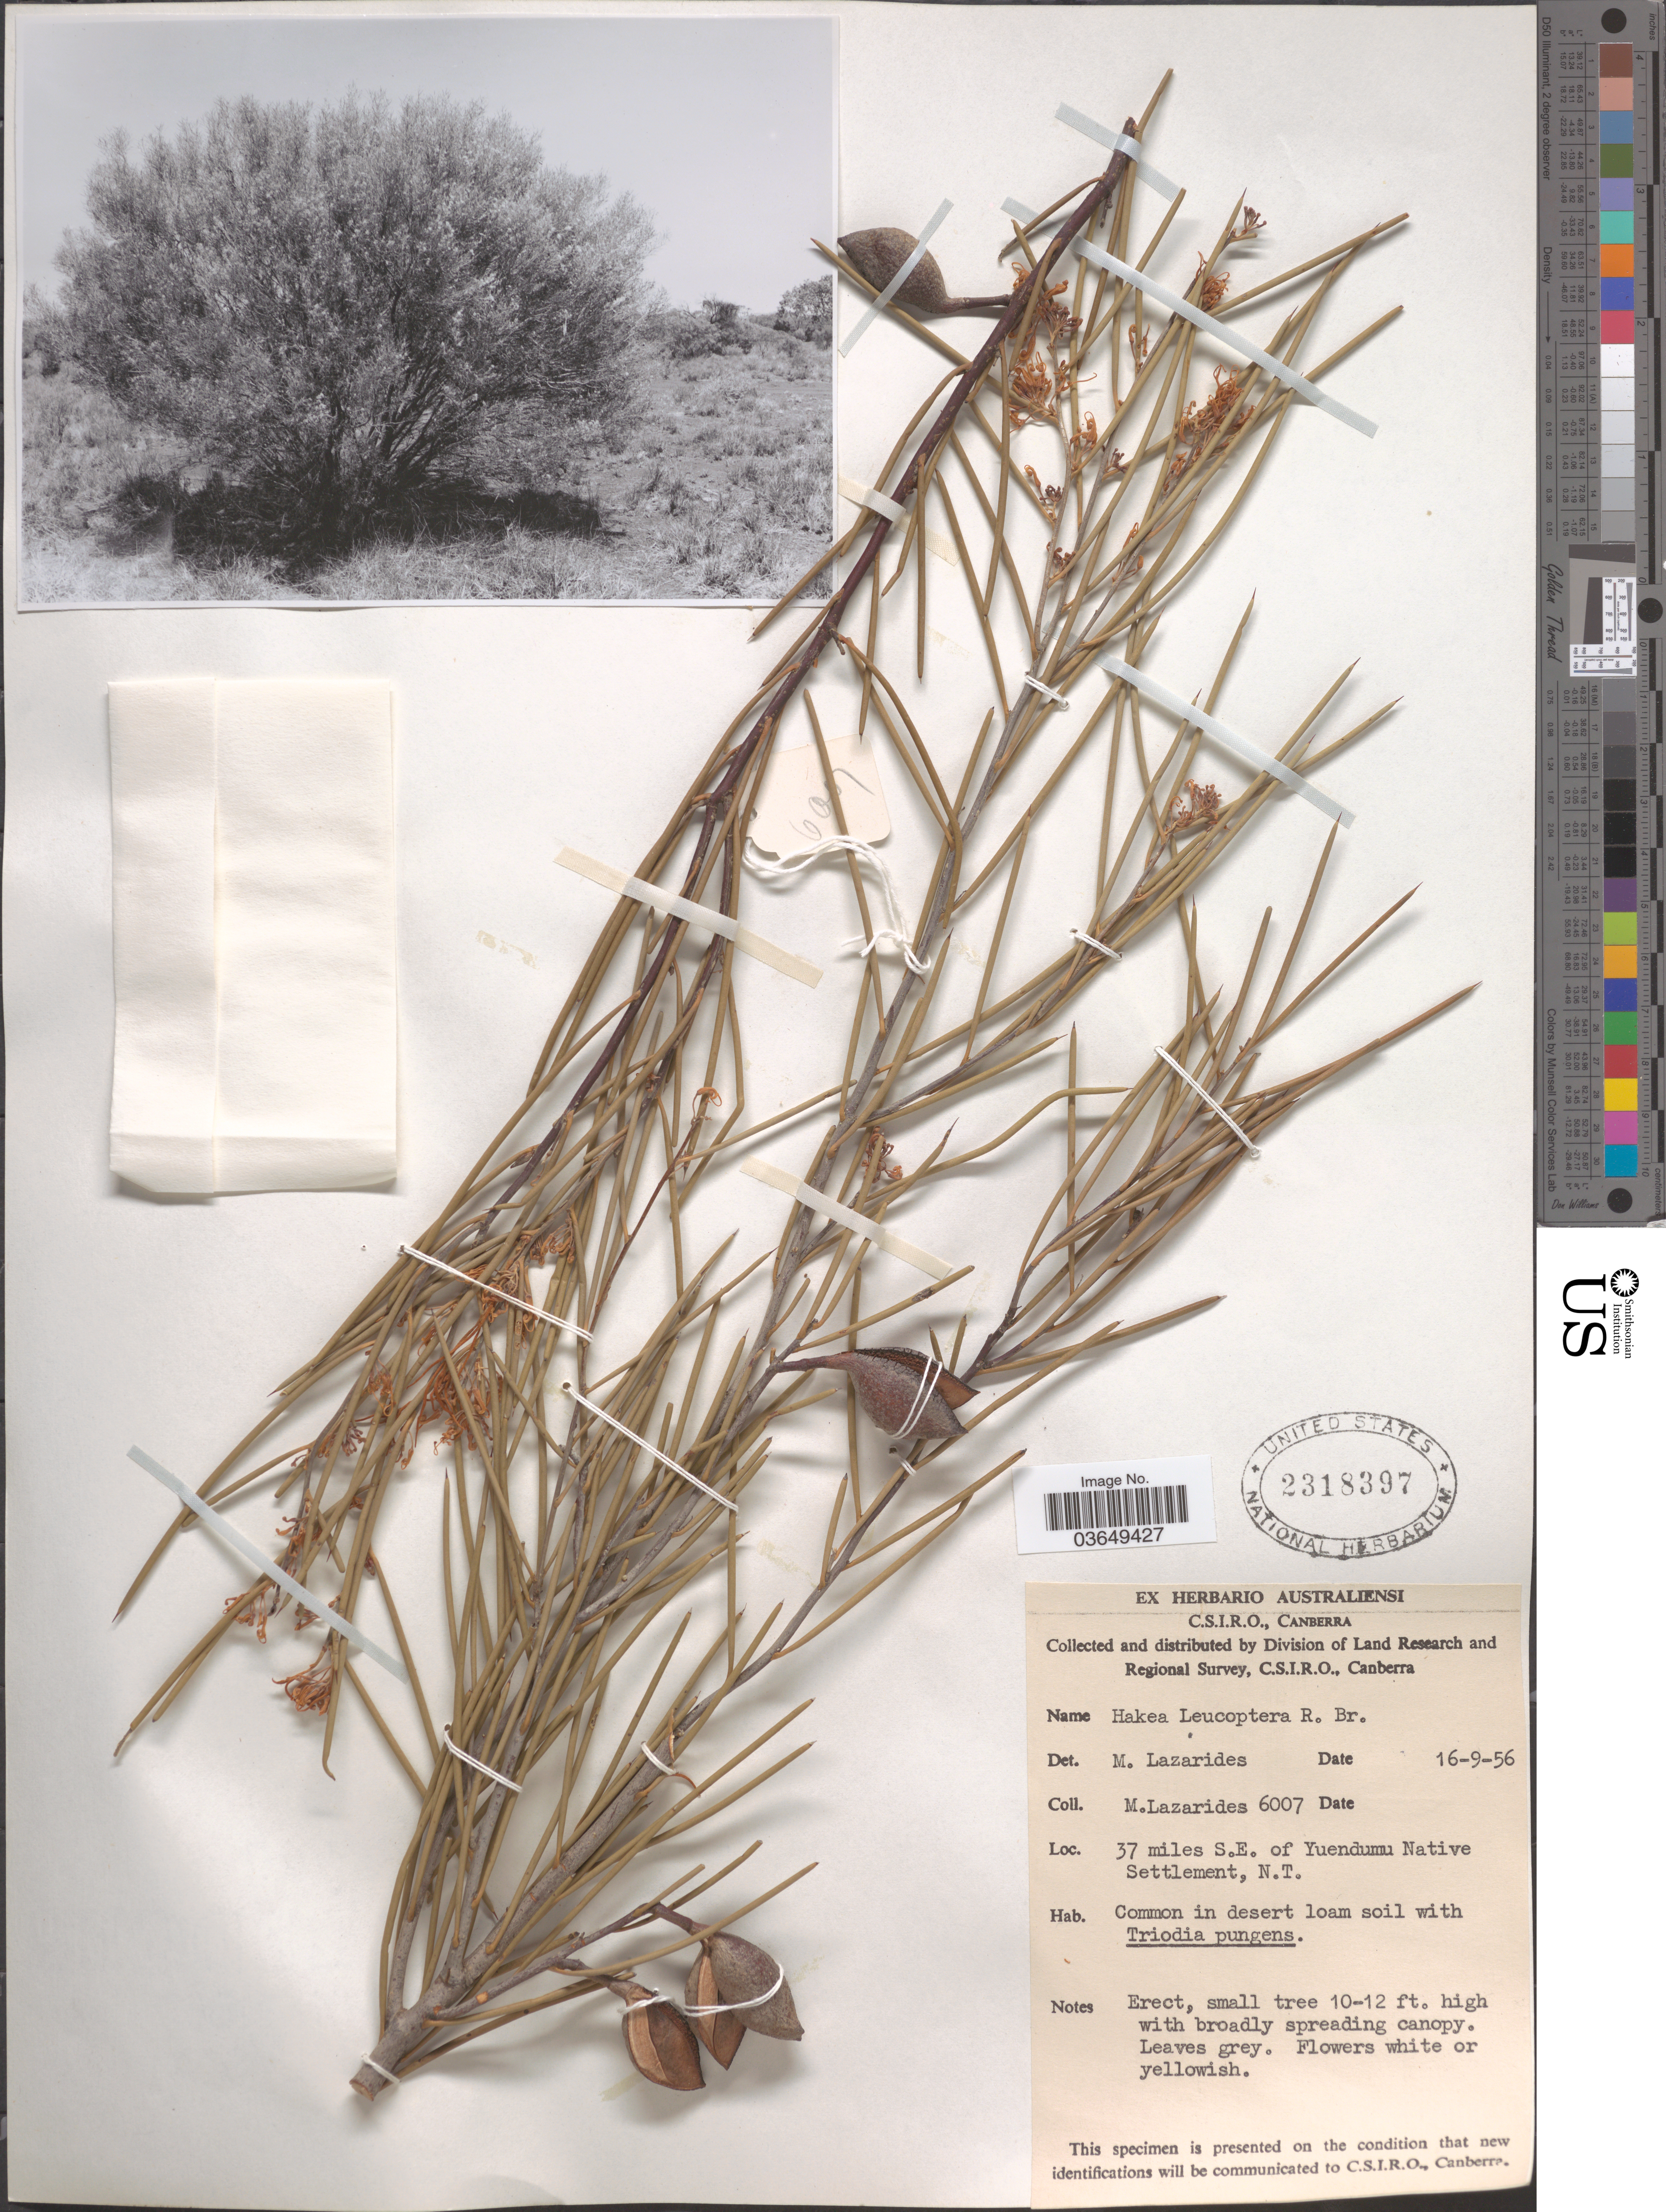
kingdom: Plantae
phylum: Tracheophyta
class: Magnoliopsida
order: Proteales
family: Proteaceae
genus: Hakea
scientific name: Hakea leucoptera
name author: R. Br.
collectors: M. Lazarides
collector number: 6007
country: Australia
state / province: Northern Territory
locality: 37 miles S.E. of Yuendumu Native Settlement.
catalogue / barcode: US 2318397